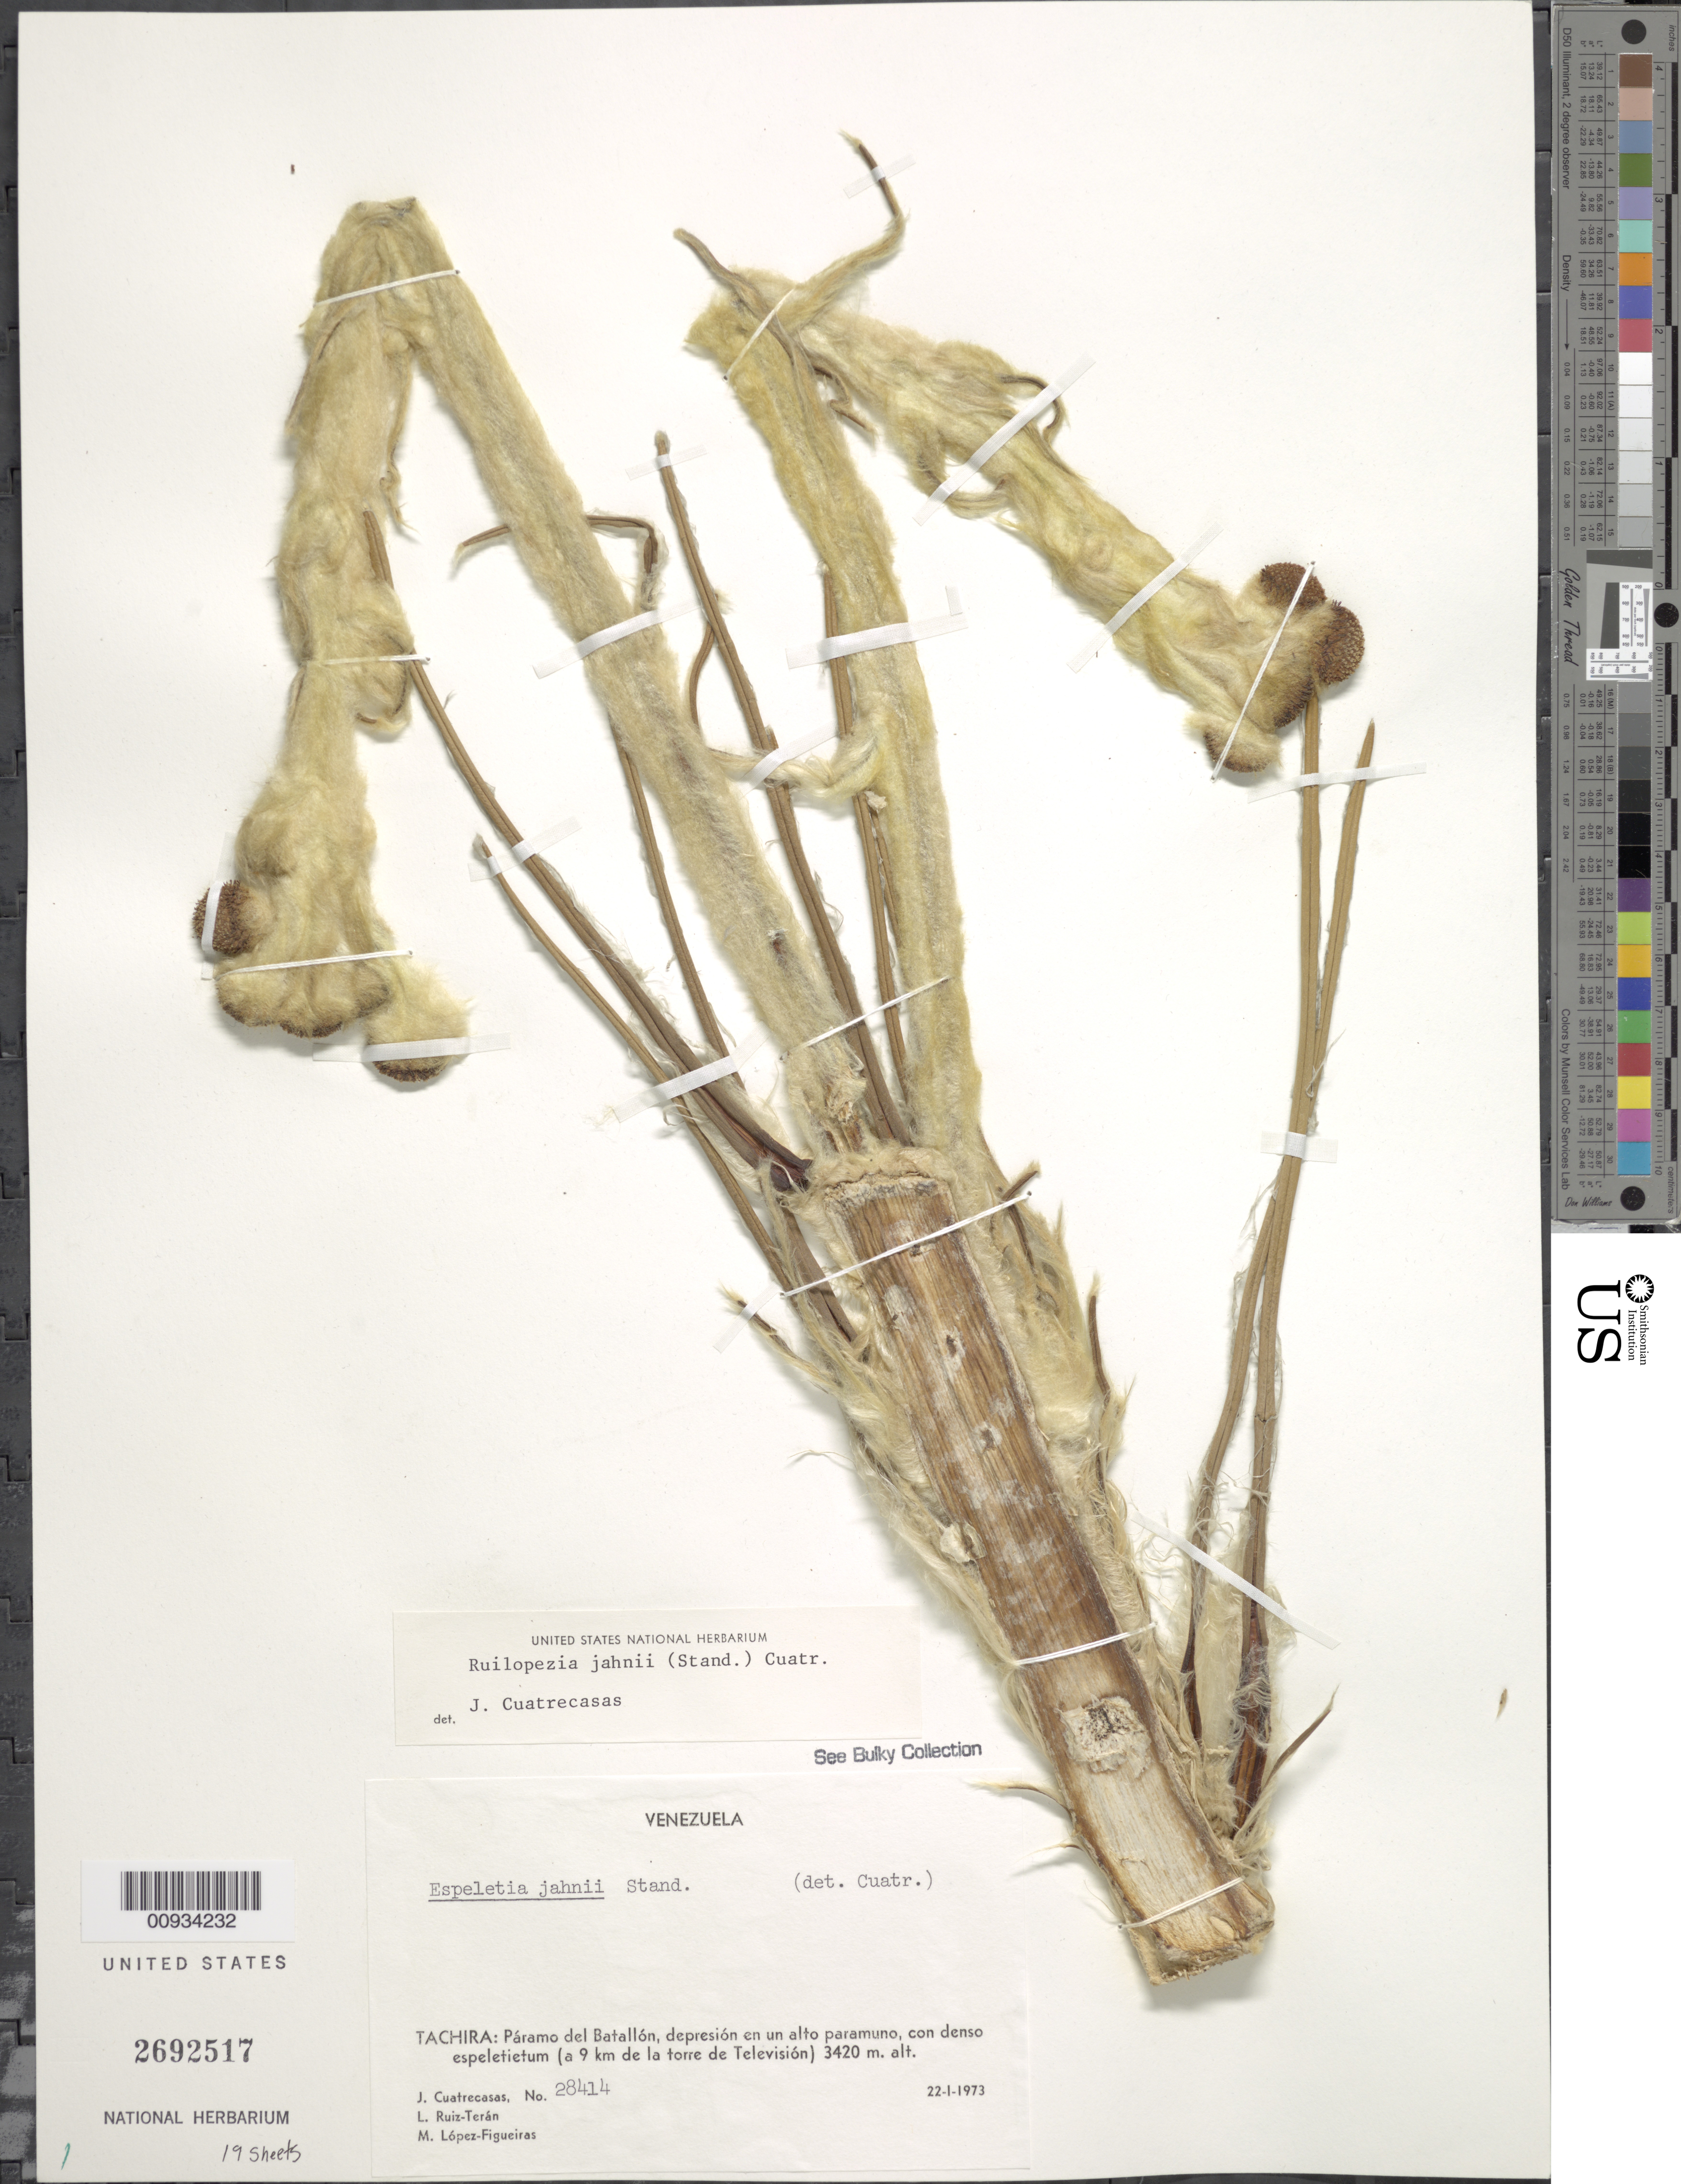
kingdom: Plantae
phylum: Tracheophyta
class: Magnoliopsida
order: Asterales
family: Asteraceae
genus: Ruilopezia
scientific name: Ruilopezia jahnii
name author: (Standl.) Cuatrec.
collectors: J. Cuatrecasas, L. E. Ruíz-Terán & M. López Figueiras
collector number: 28414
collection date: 1973-01-22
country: Venezuela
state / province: Tachira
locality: Paramo del Batallon (a 9 km de la torre de Television)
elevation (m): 3420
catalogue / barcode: US 2692517